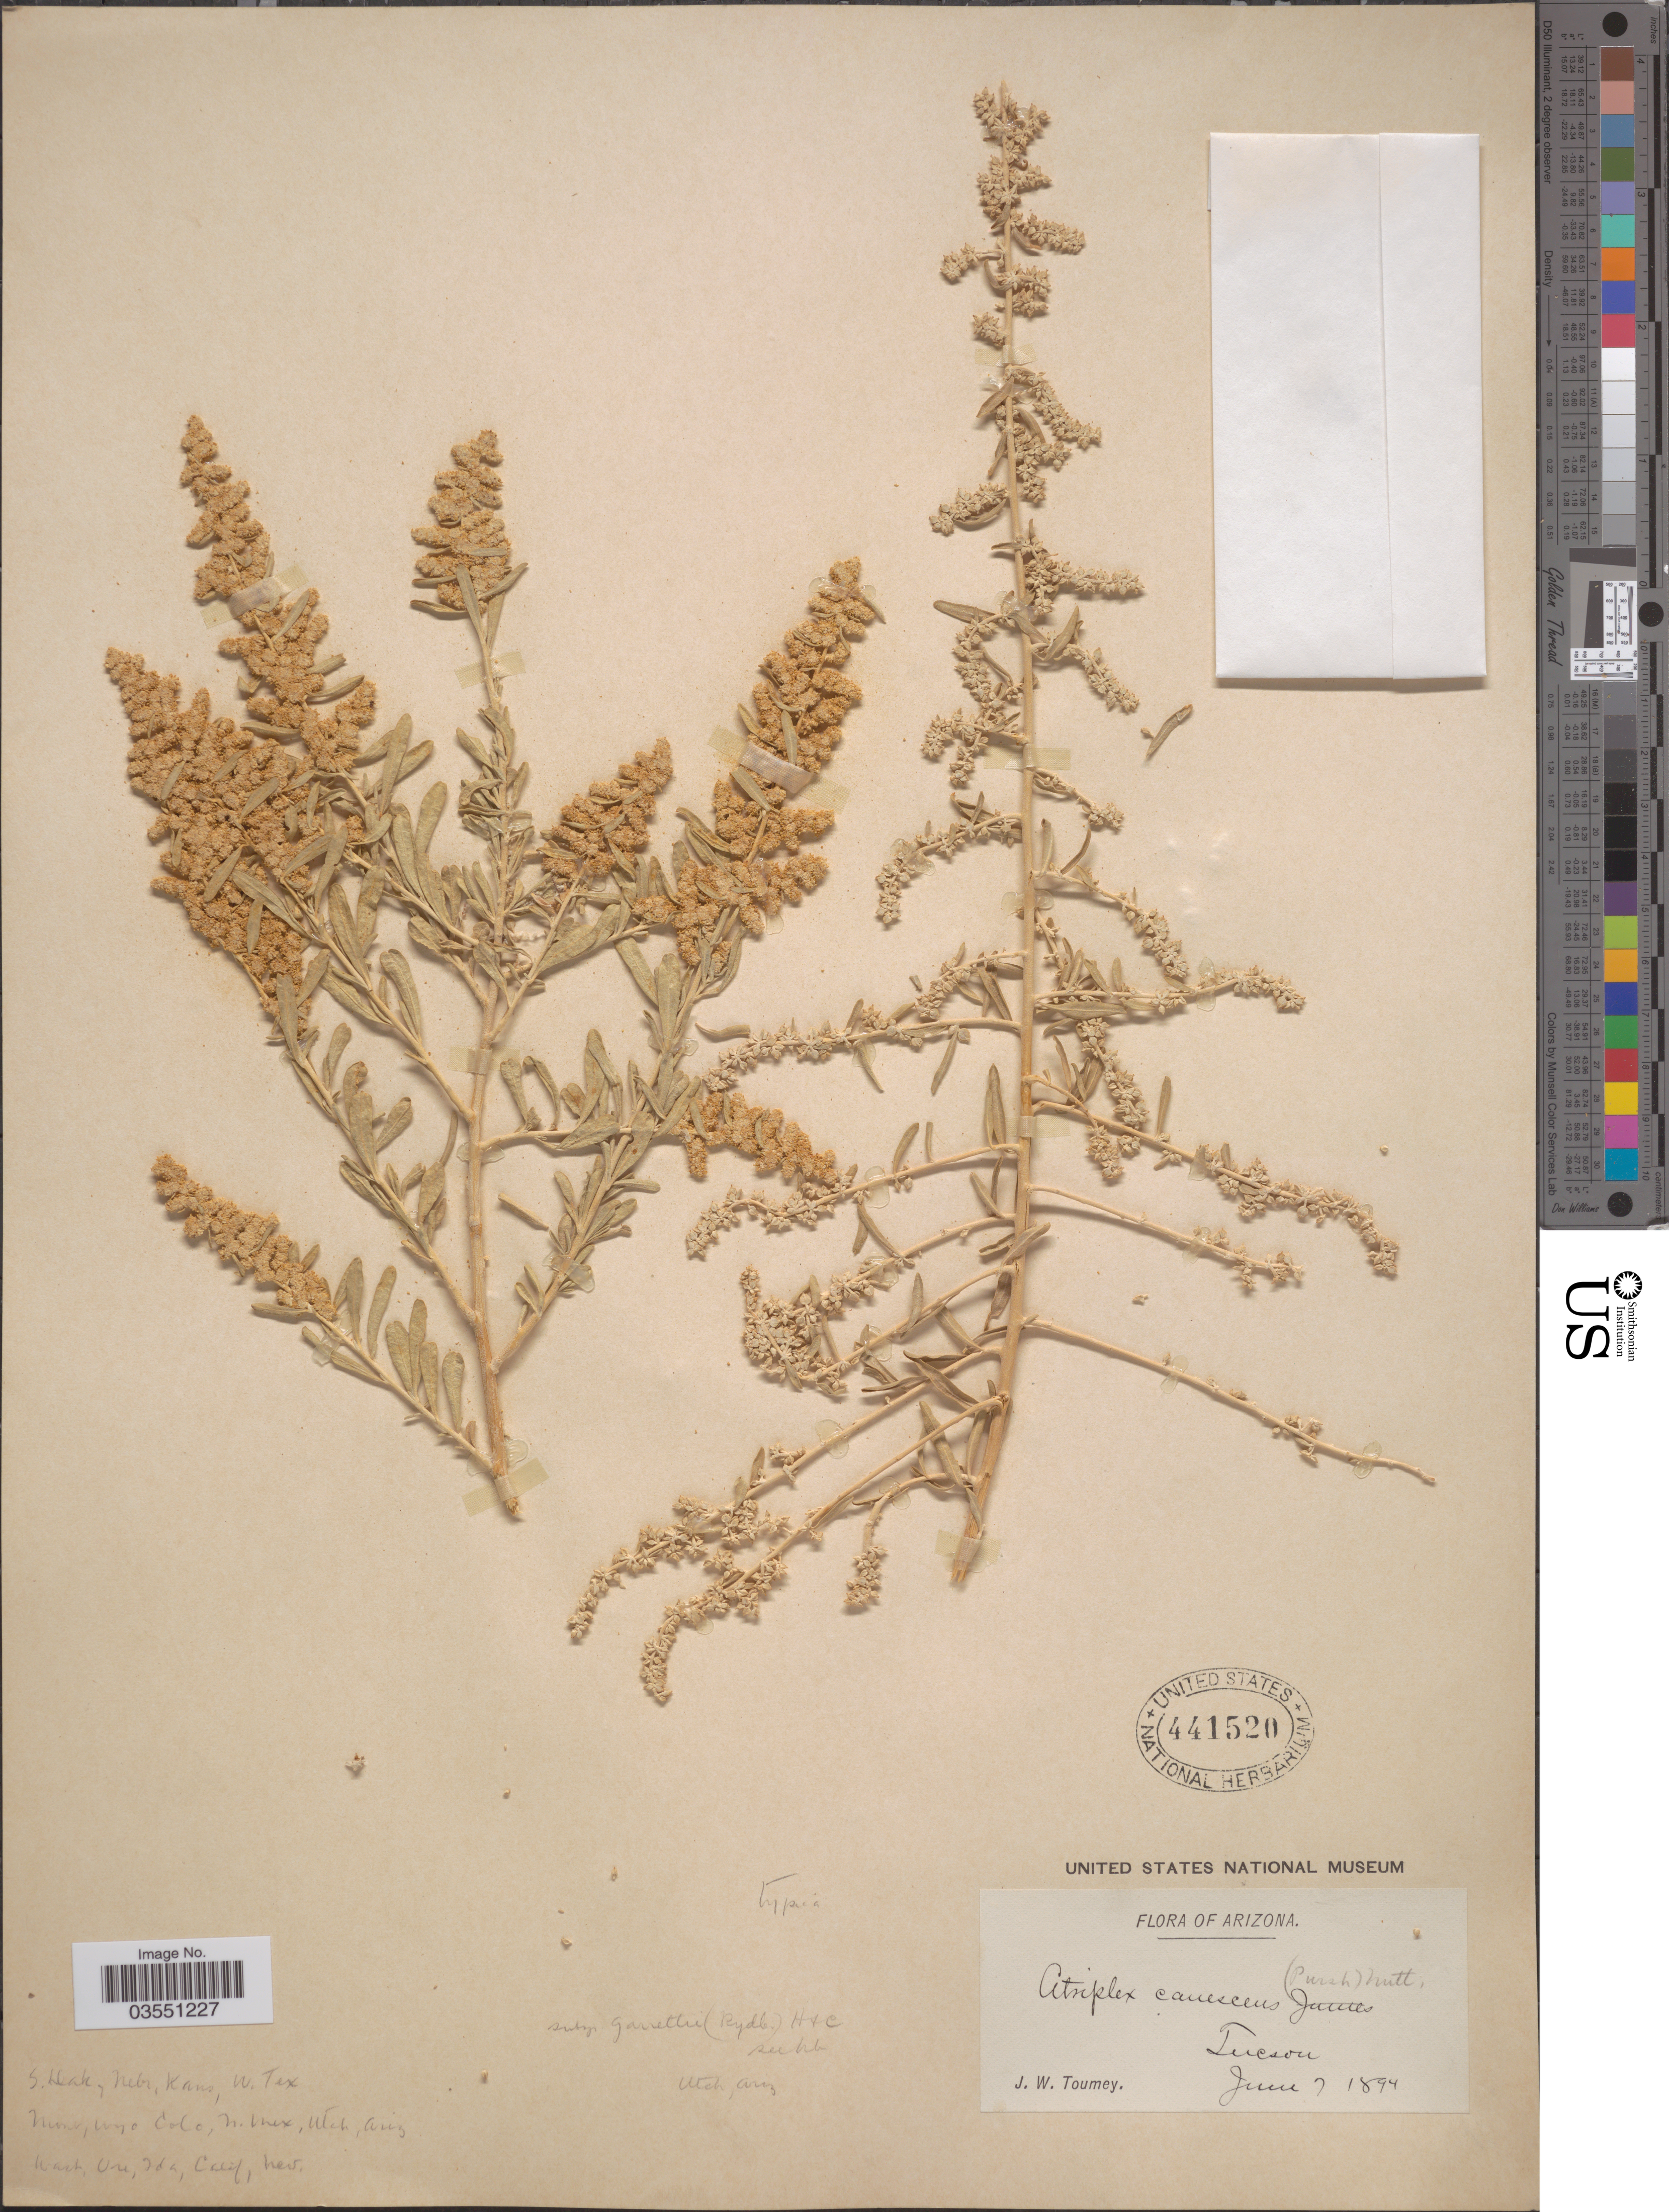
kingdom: Plantae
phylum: Tracheophyta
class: Magnoliopsida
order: Caryophyllales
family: Amaranthaceae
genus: Atriplex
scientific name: Atriplex canescens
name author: (Pursh) Nutt.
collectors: J. W. Toumey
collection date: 1894-06-07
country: United States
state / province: Arizona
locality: Tucson.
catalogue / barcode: US 441520